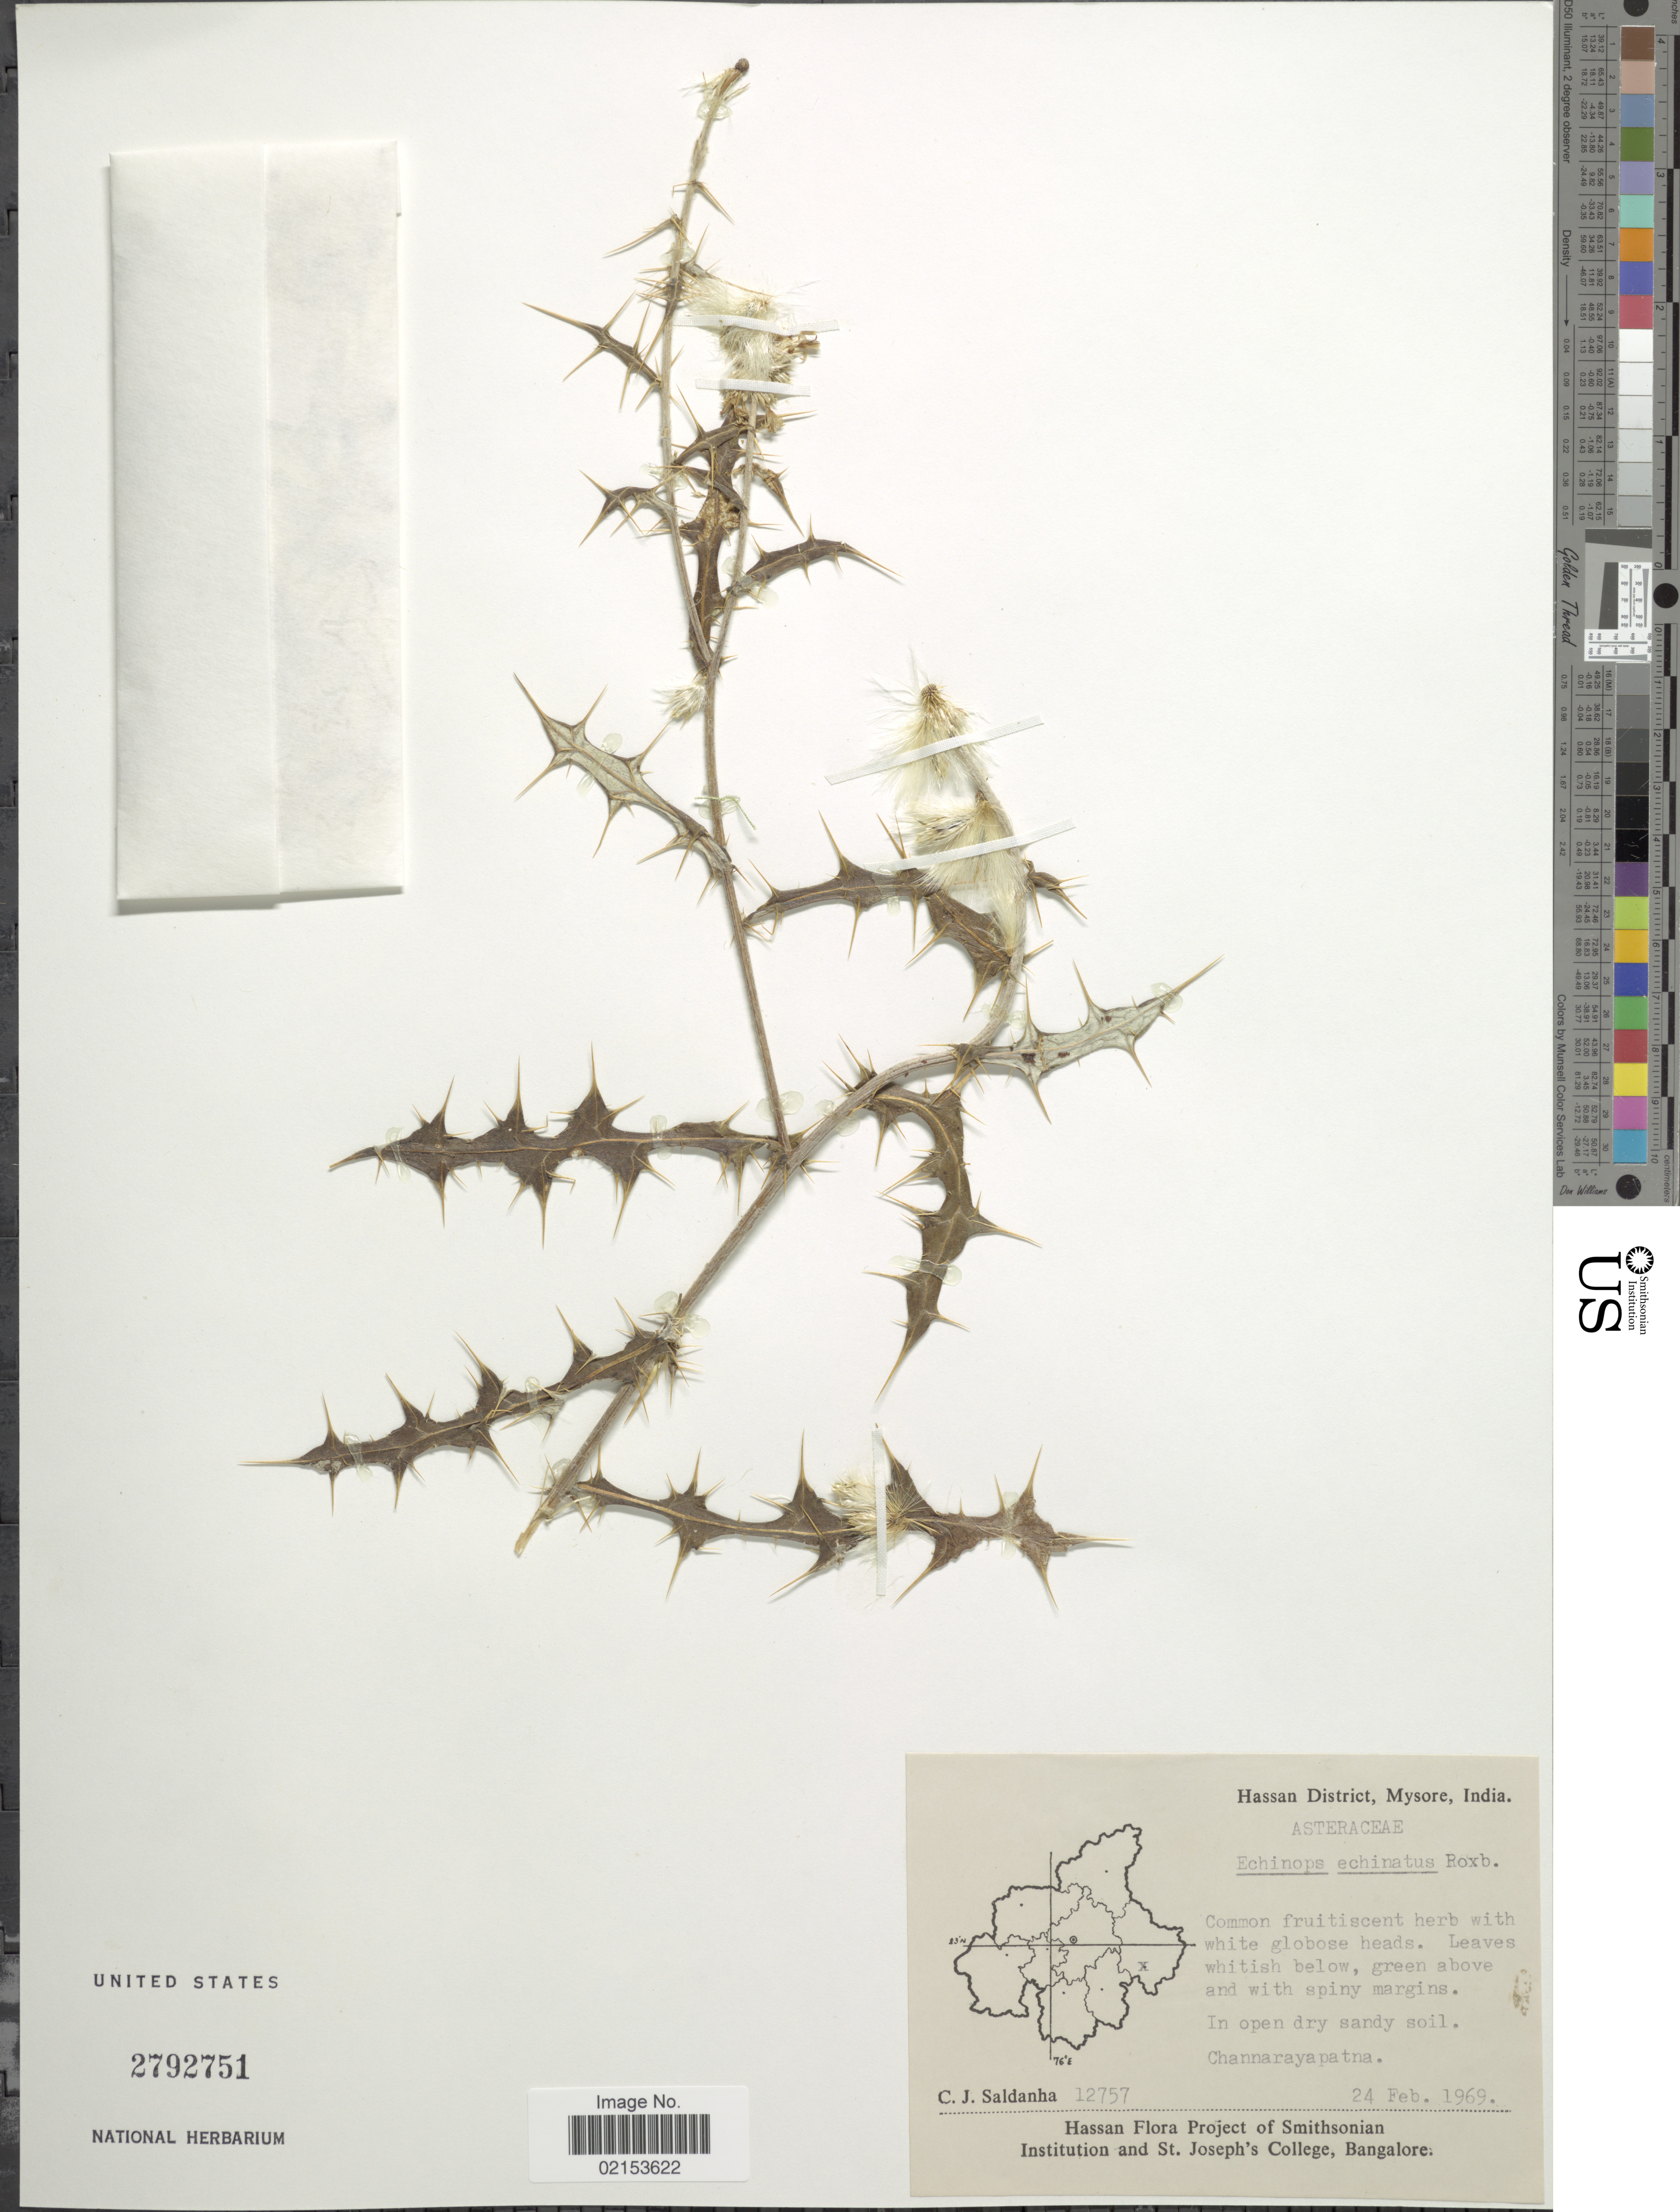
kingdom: Plantae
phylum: Tracheophyta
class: Magnoliopsida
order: Asterales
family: Asteraceae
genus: Echinops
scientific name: Echinops echinatus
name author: Roxb.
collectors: C. J. Saldanha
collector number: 12757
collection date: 1969-02-24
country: India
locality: Hassan District, Mysore, Channarayapatna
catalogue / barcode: US 2792751